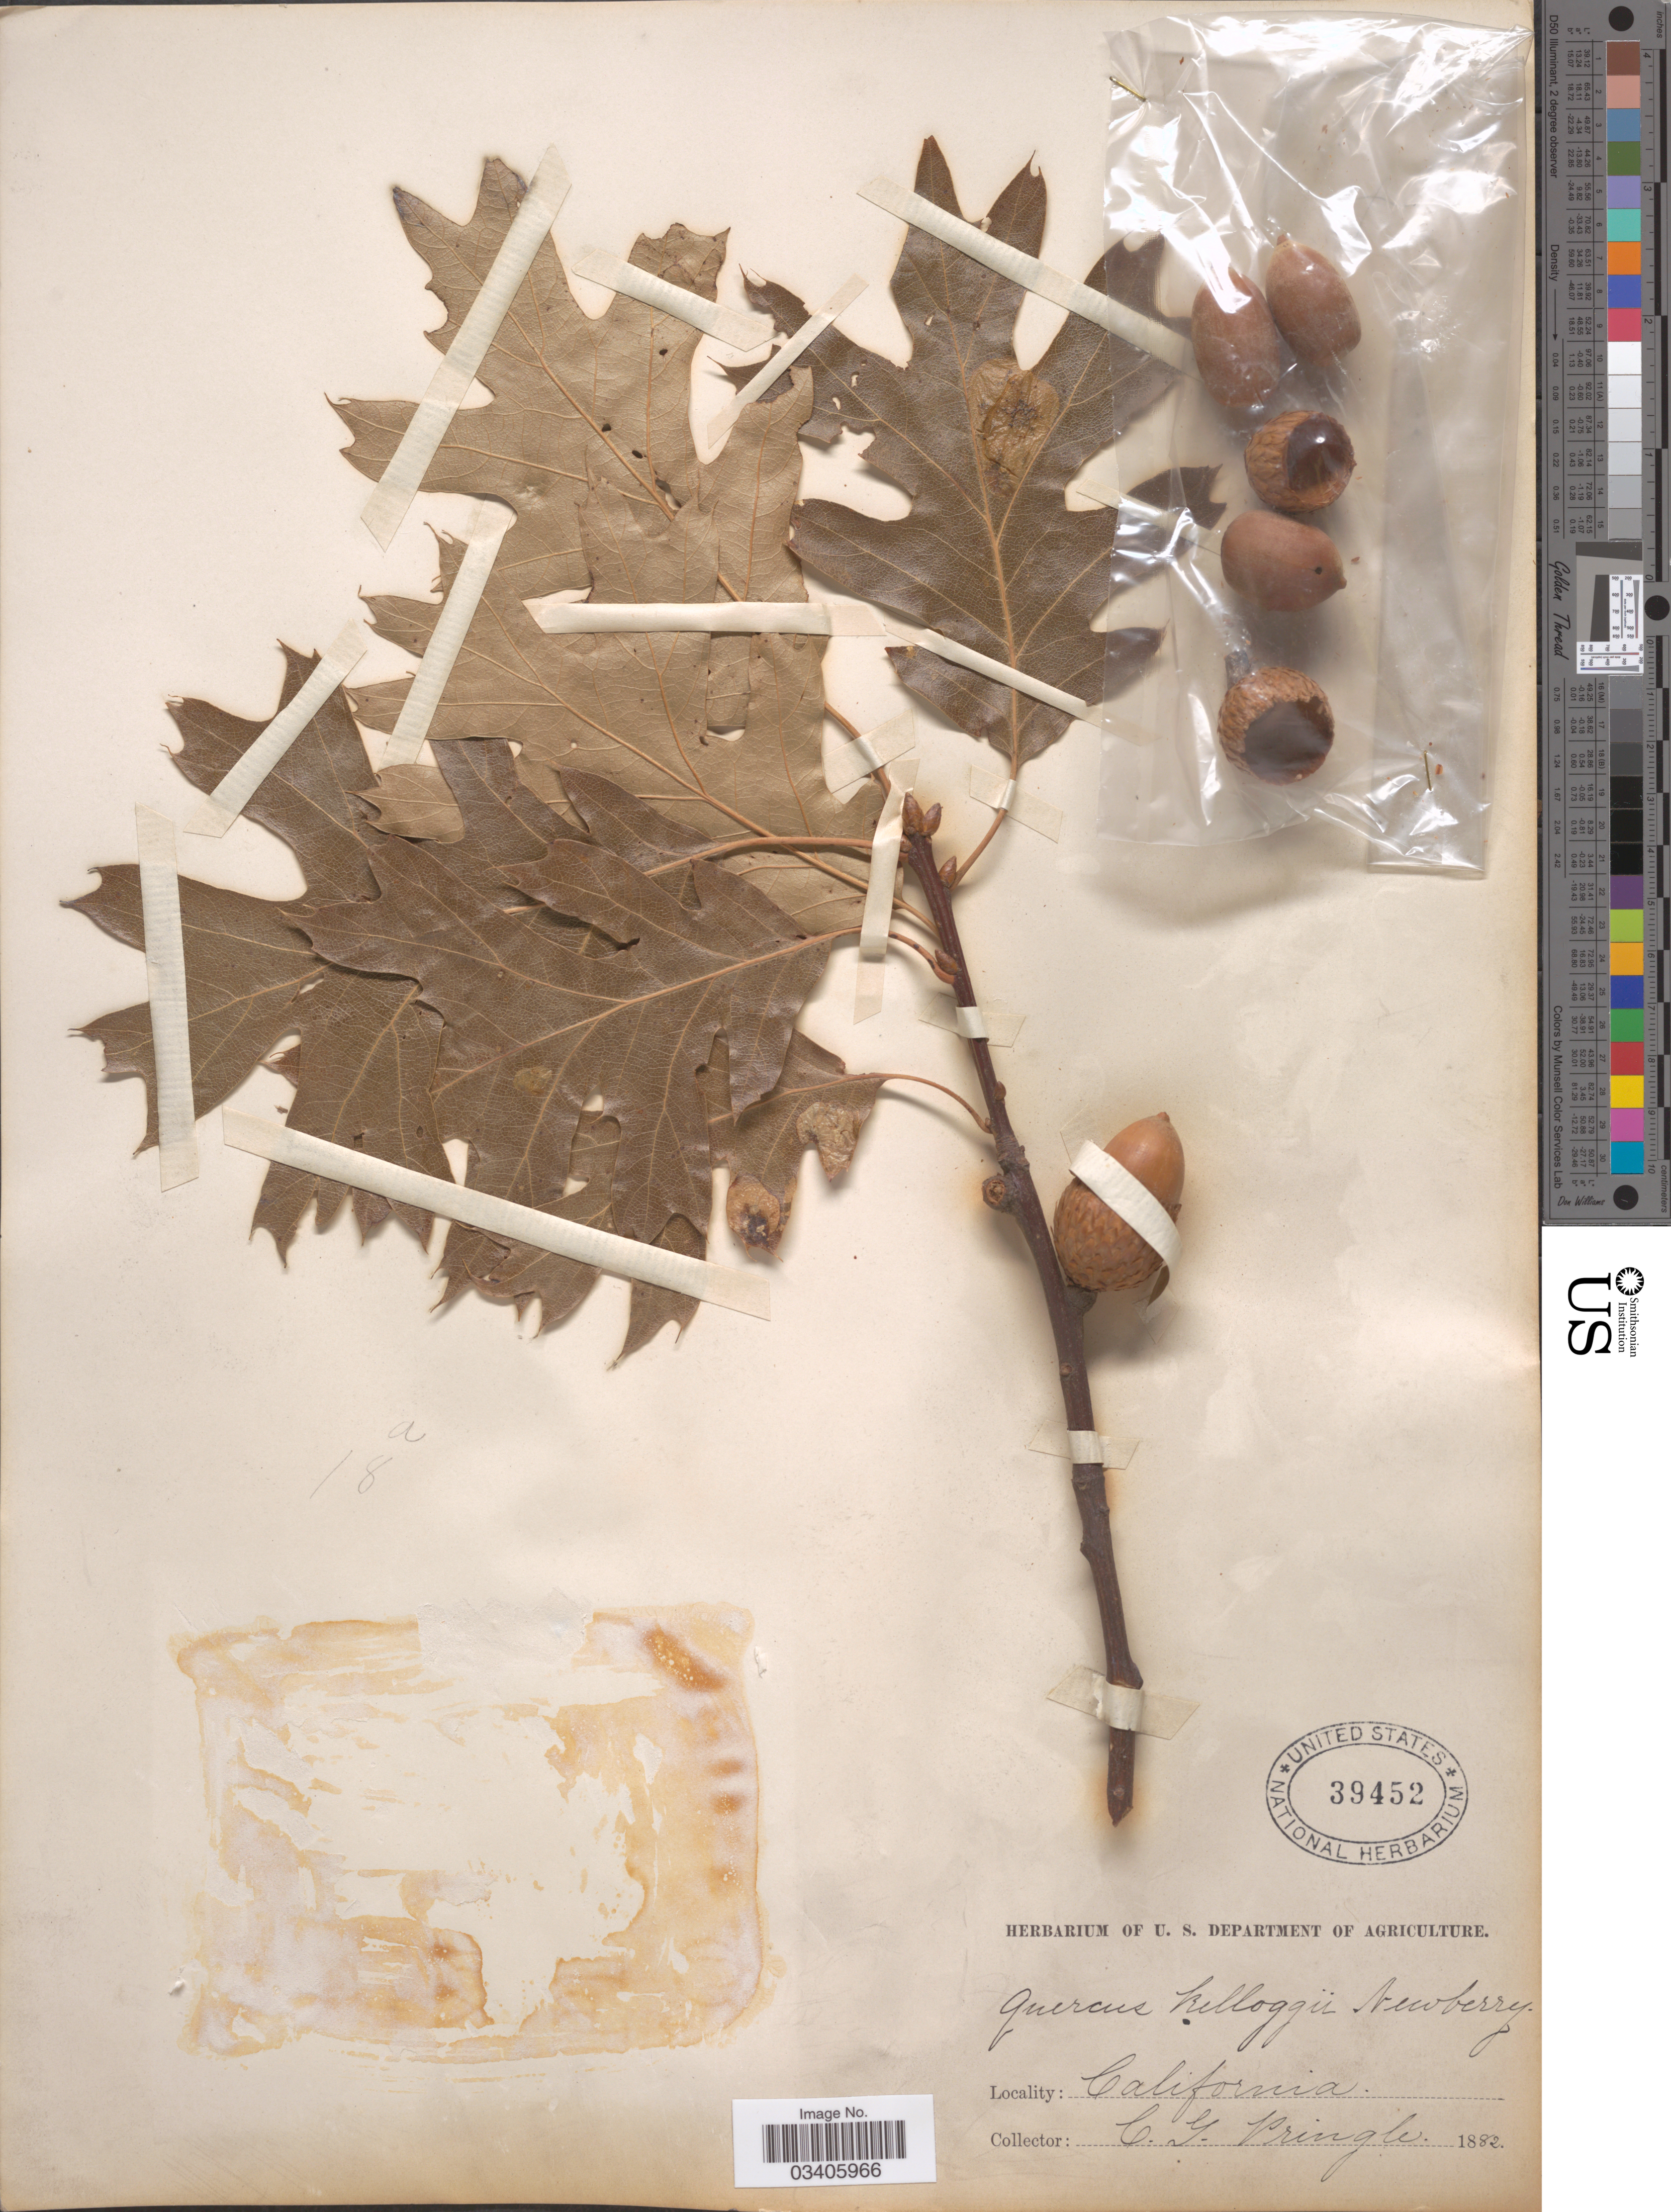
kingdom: Plantae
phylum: Tracheophyta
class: Magnoliopsida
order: Fagales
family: Fagaceae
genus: Quercus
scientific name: Quercus kelloggii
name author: Newb.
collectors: C. G. Pringle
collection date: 1882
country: United States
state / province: California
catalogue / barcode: US 39452